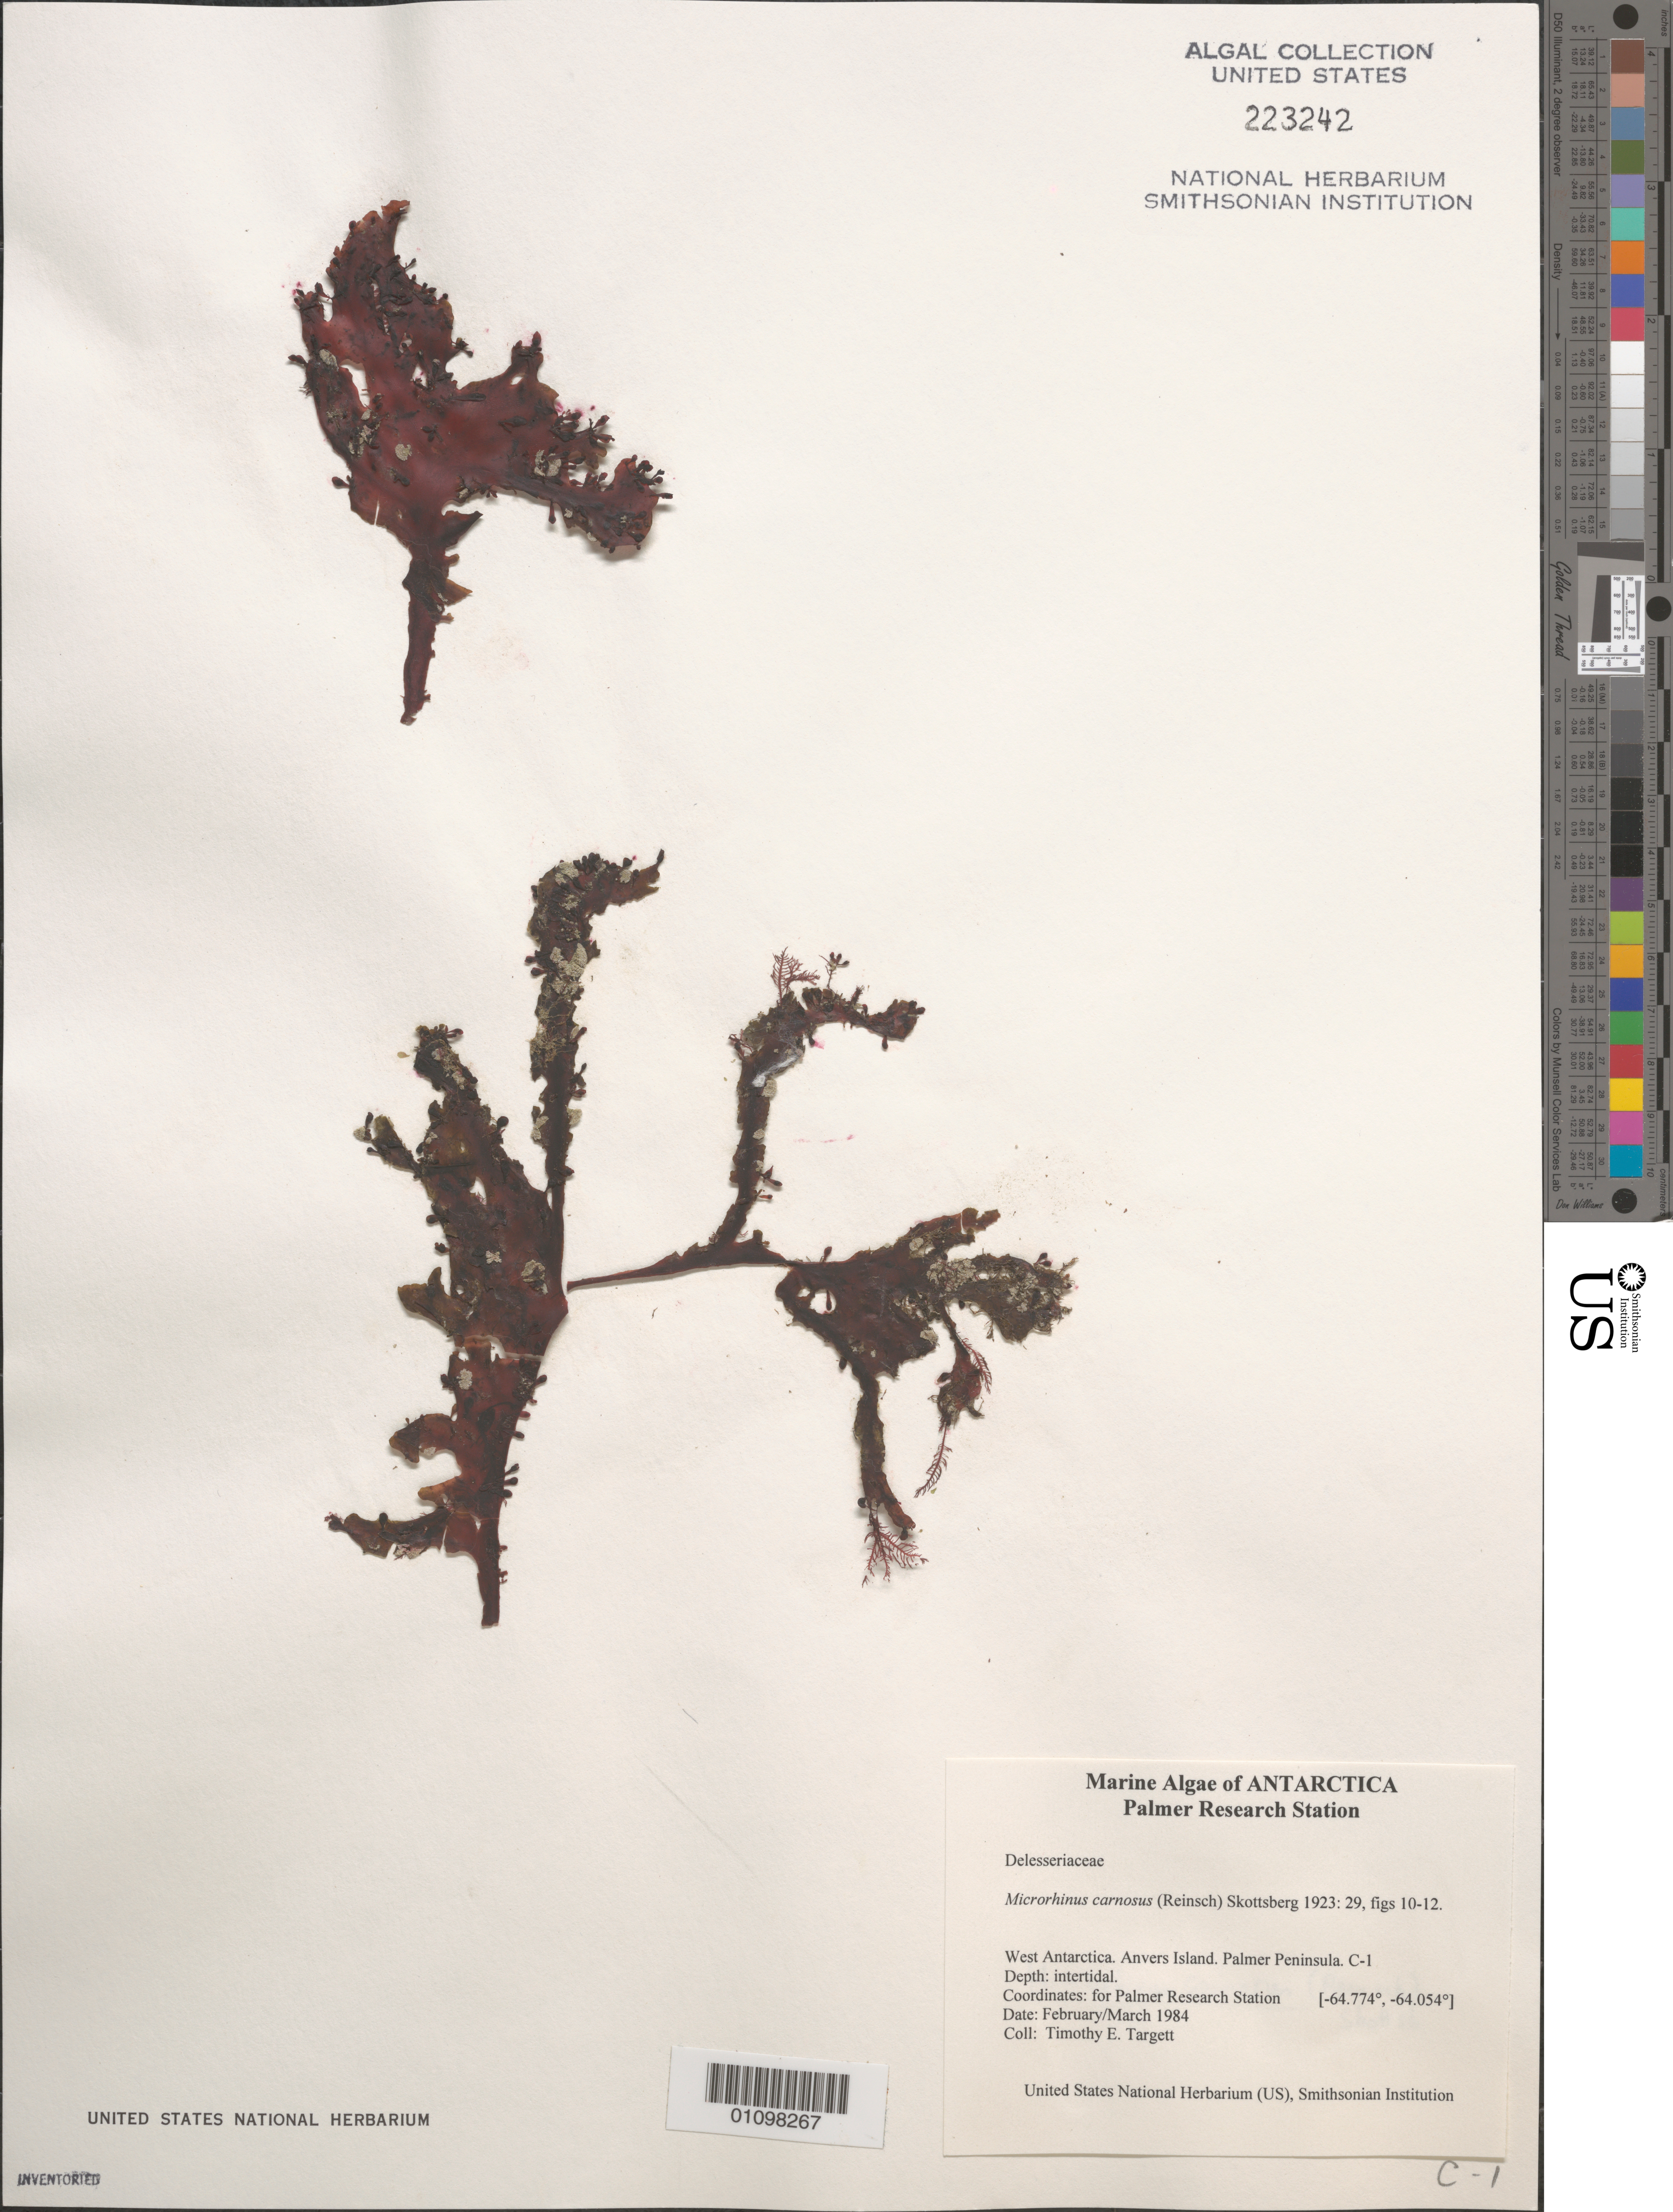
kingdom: Plantae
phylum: Rhodophyta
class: Florideophyceae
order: Ceramiales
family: Delesseriaceae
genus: Microrhinus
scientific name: Microrhinus carnosus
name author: (P.F. Reinsch) Skottsb.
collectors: T. Targett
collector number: C-1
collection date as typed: February/March 1984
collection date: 1984-02/1984-03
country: Antarctica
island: Anvers Island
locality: West Antarctica, Palmer Peninsula, Palmer Research Station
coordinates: -64.774, -64.054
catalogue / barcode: US 223242